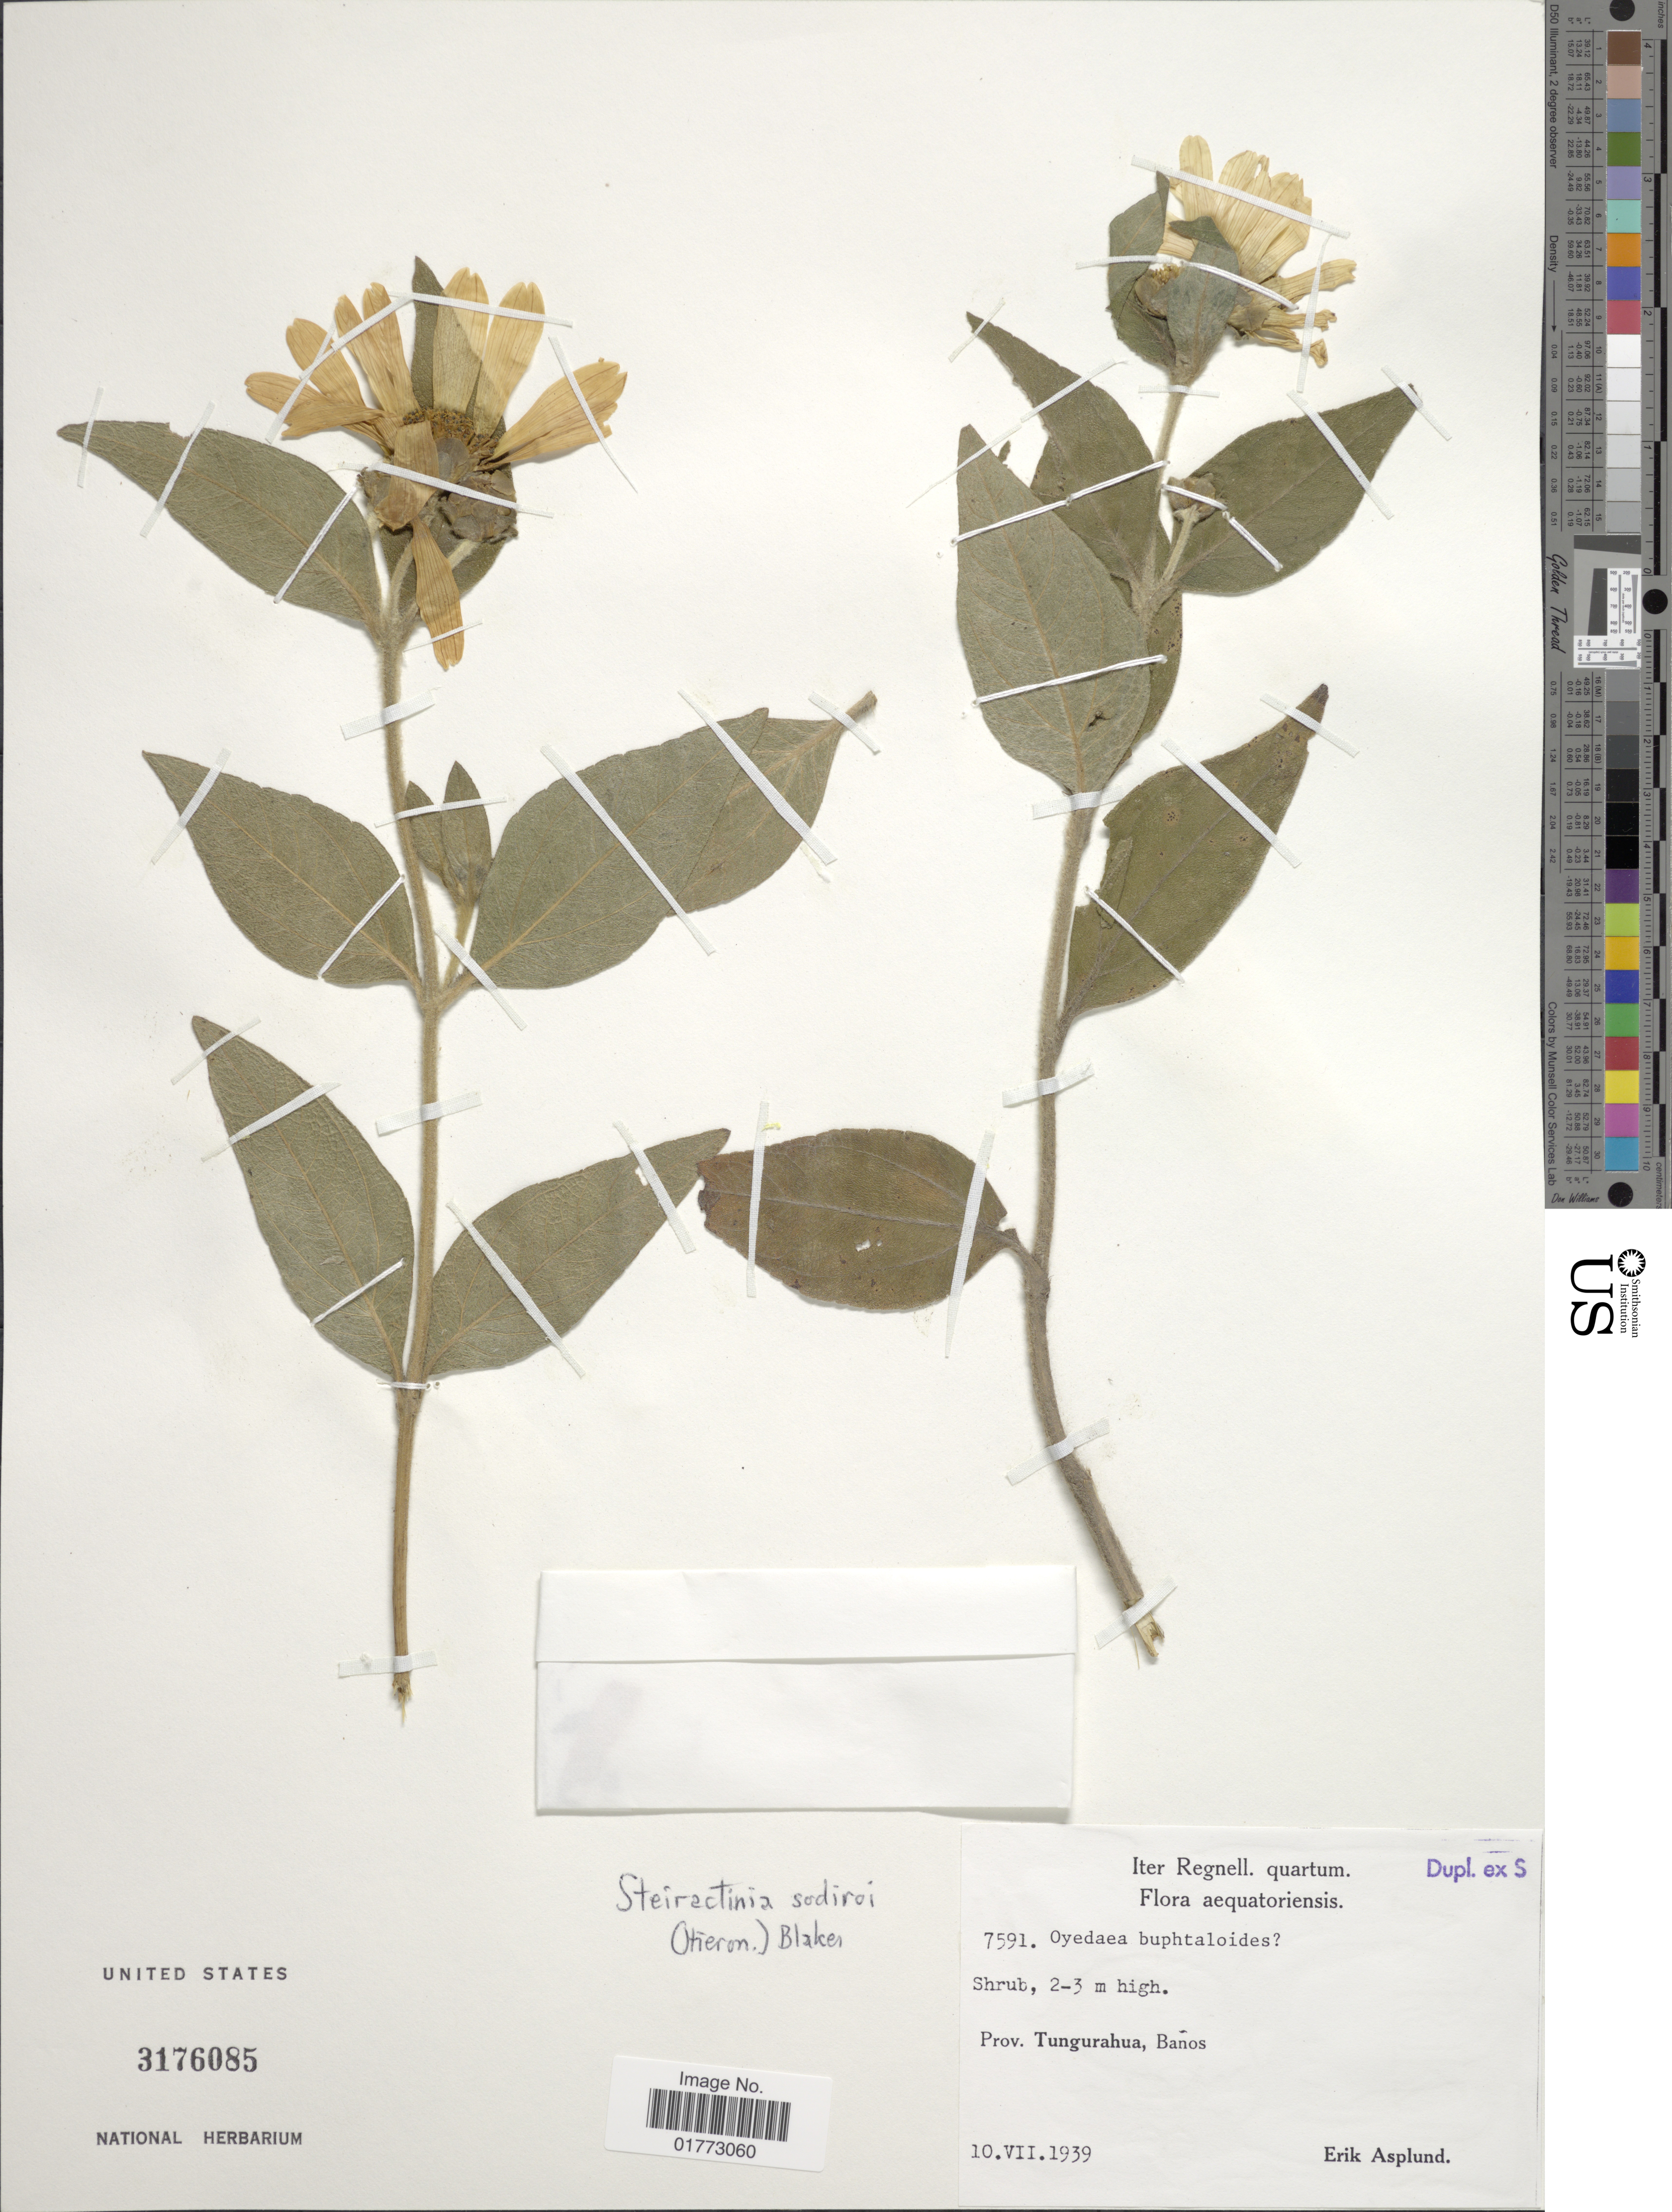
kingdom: Plantae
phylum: Tracheophyta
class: Magnoliopsida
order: Asterales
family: Asteraceae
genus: Steiractinia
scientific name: Steiractinia sodiroi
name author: (Hieron. ex Sodiro) S.F. Blake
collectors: E. Asplund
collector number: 7591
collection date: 1939-07-10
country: Ecuador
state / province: Tungurahua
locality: Banos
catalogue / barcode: US 3176085